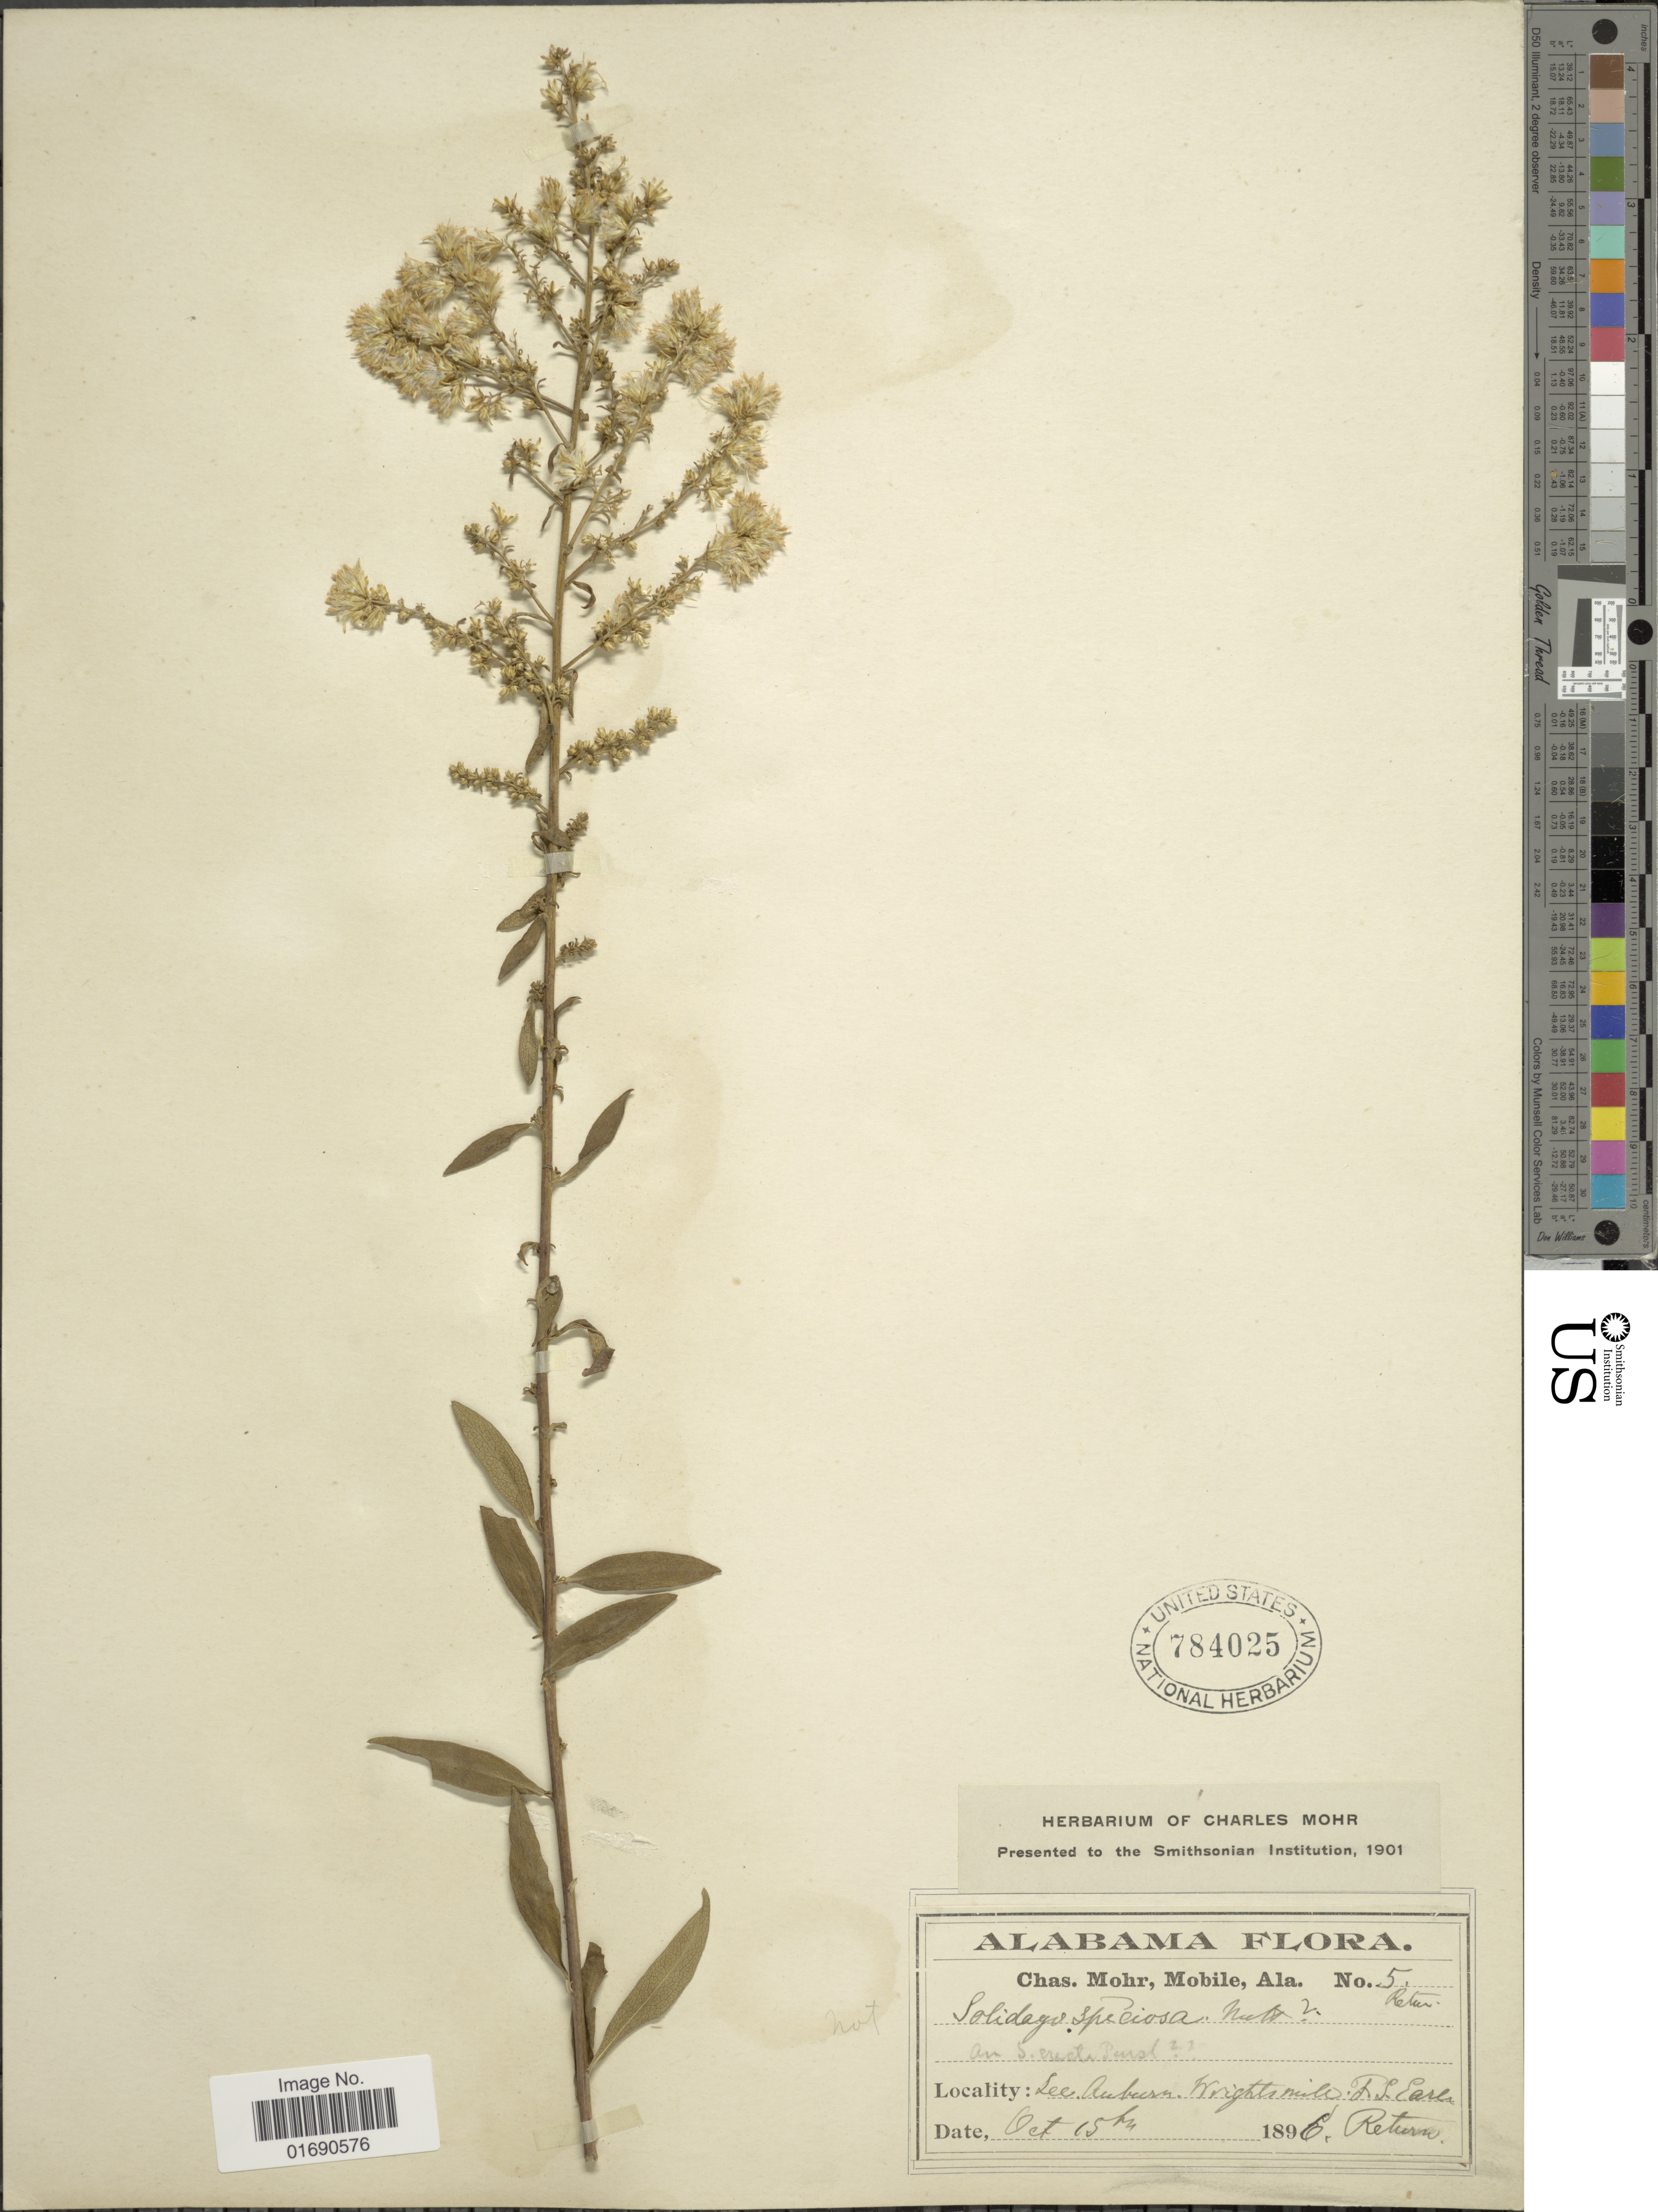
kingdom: Plantae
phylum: Tracheophyta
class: Magnoliopsida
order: Asterales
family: Asteraceae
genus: Solidago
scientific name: Solidago speciosa var. angustata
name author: Torr. & A. Gray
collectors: F. S. Earle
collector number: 5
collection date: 1896-10-15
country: United States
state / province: Alabama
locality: Lee, Auburn, Wrights mill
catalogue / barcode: US 784025